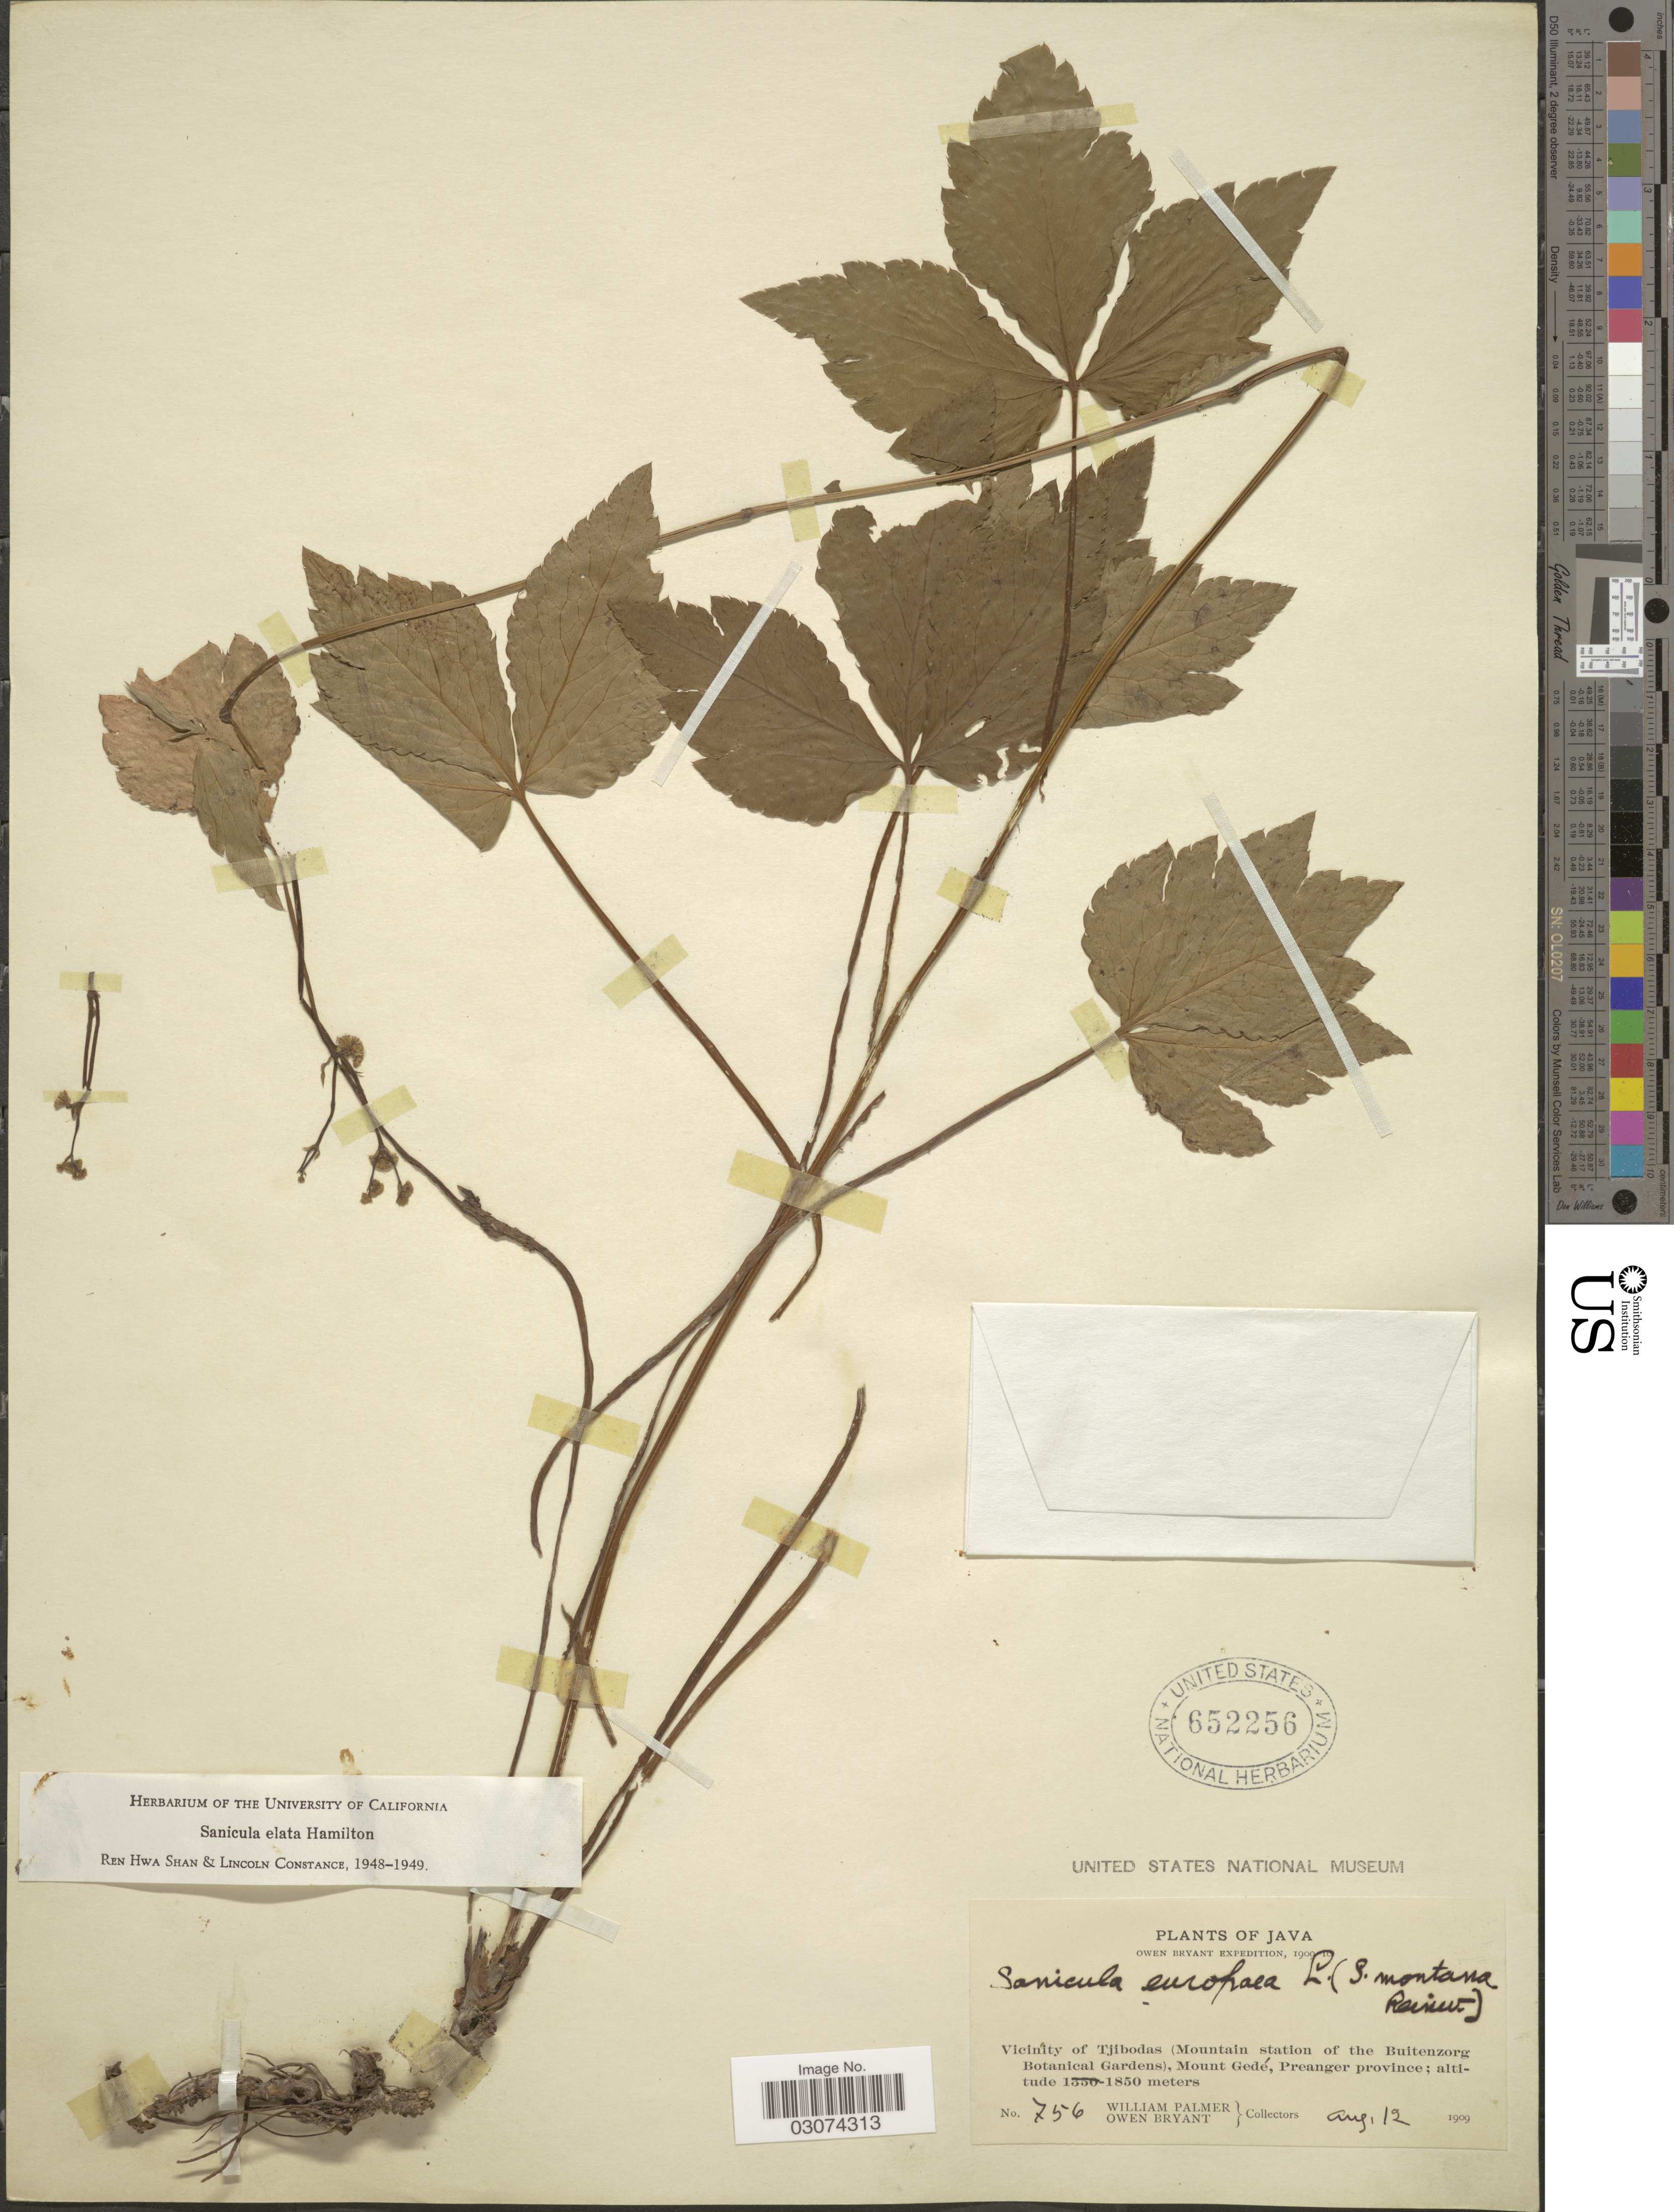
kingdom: Plantae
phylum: Tracheophyta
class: Magnoliopsida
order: Apiales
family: Apiaceae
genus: Sanicula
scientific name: Sanicula elata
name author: Buch.-Ham. ex D. Don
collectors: W. Palmer & O. Bryant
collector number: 756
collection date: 1909-08-12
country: Indonesia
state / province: Java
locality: Vicinity of Tjibodas (Mountain station of the Buitenzorg Botanical Gardens), Mount Gedé, Preanger province.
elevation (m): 1850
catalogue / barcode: US 652256